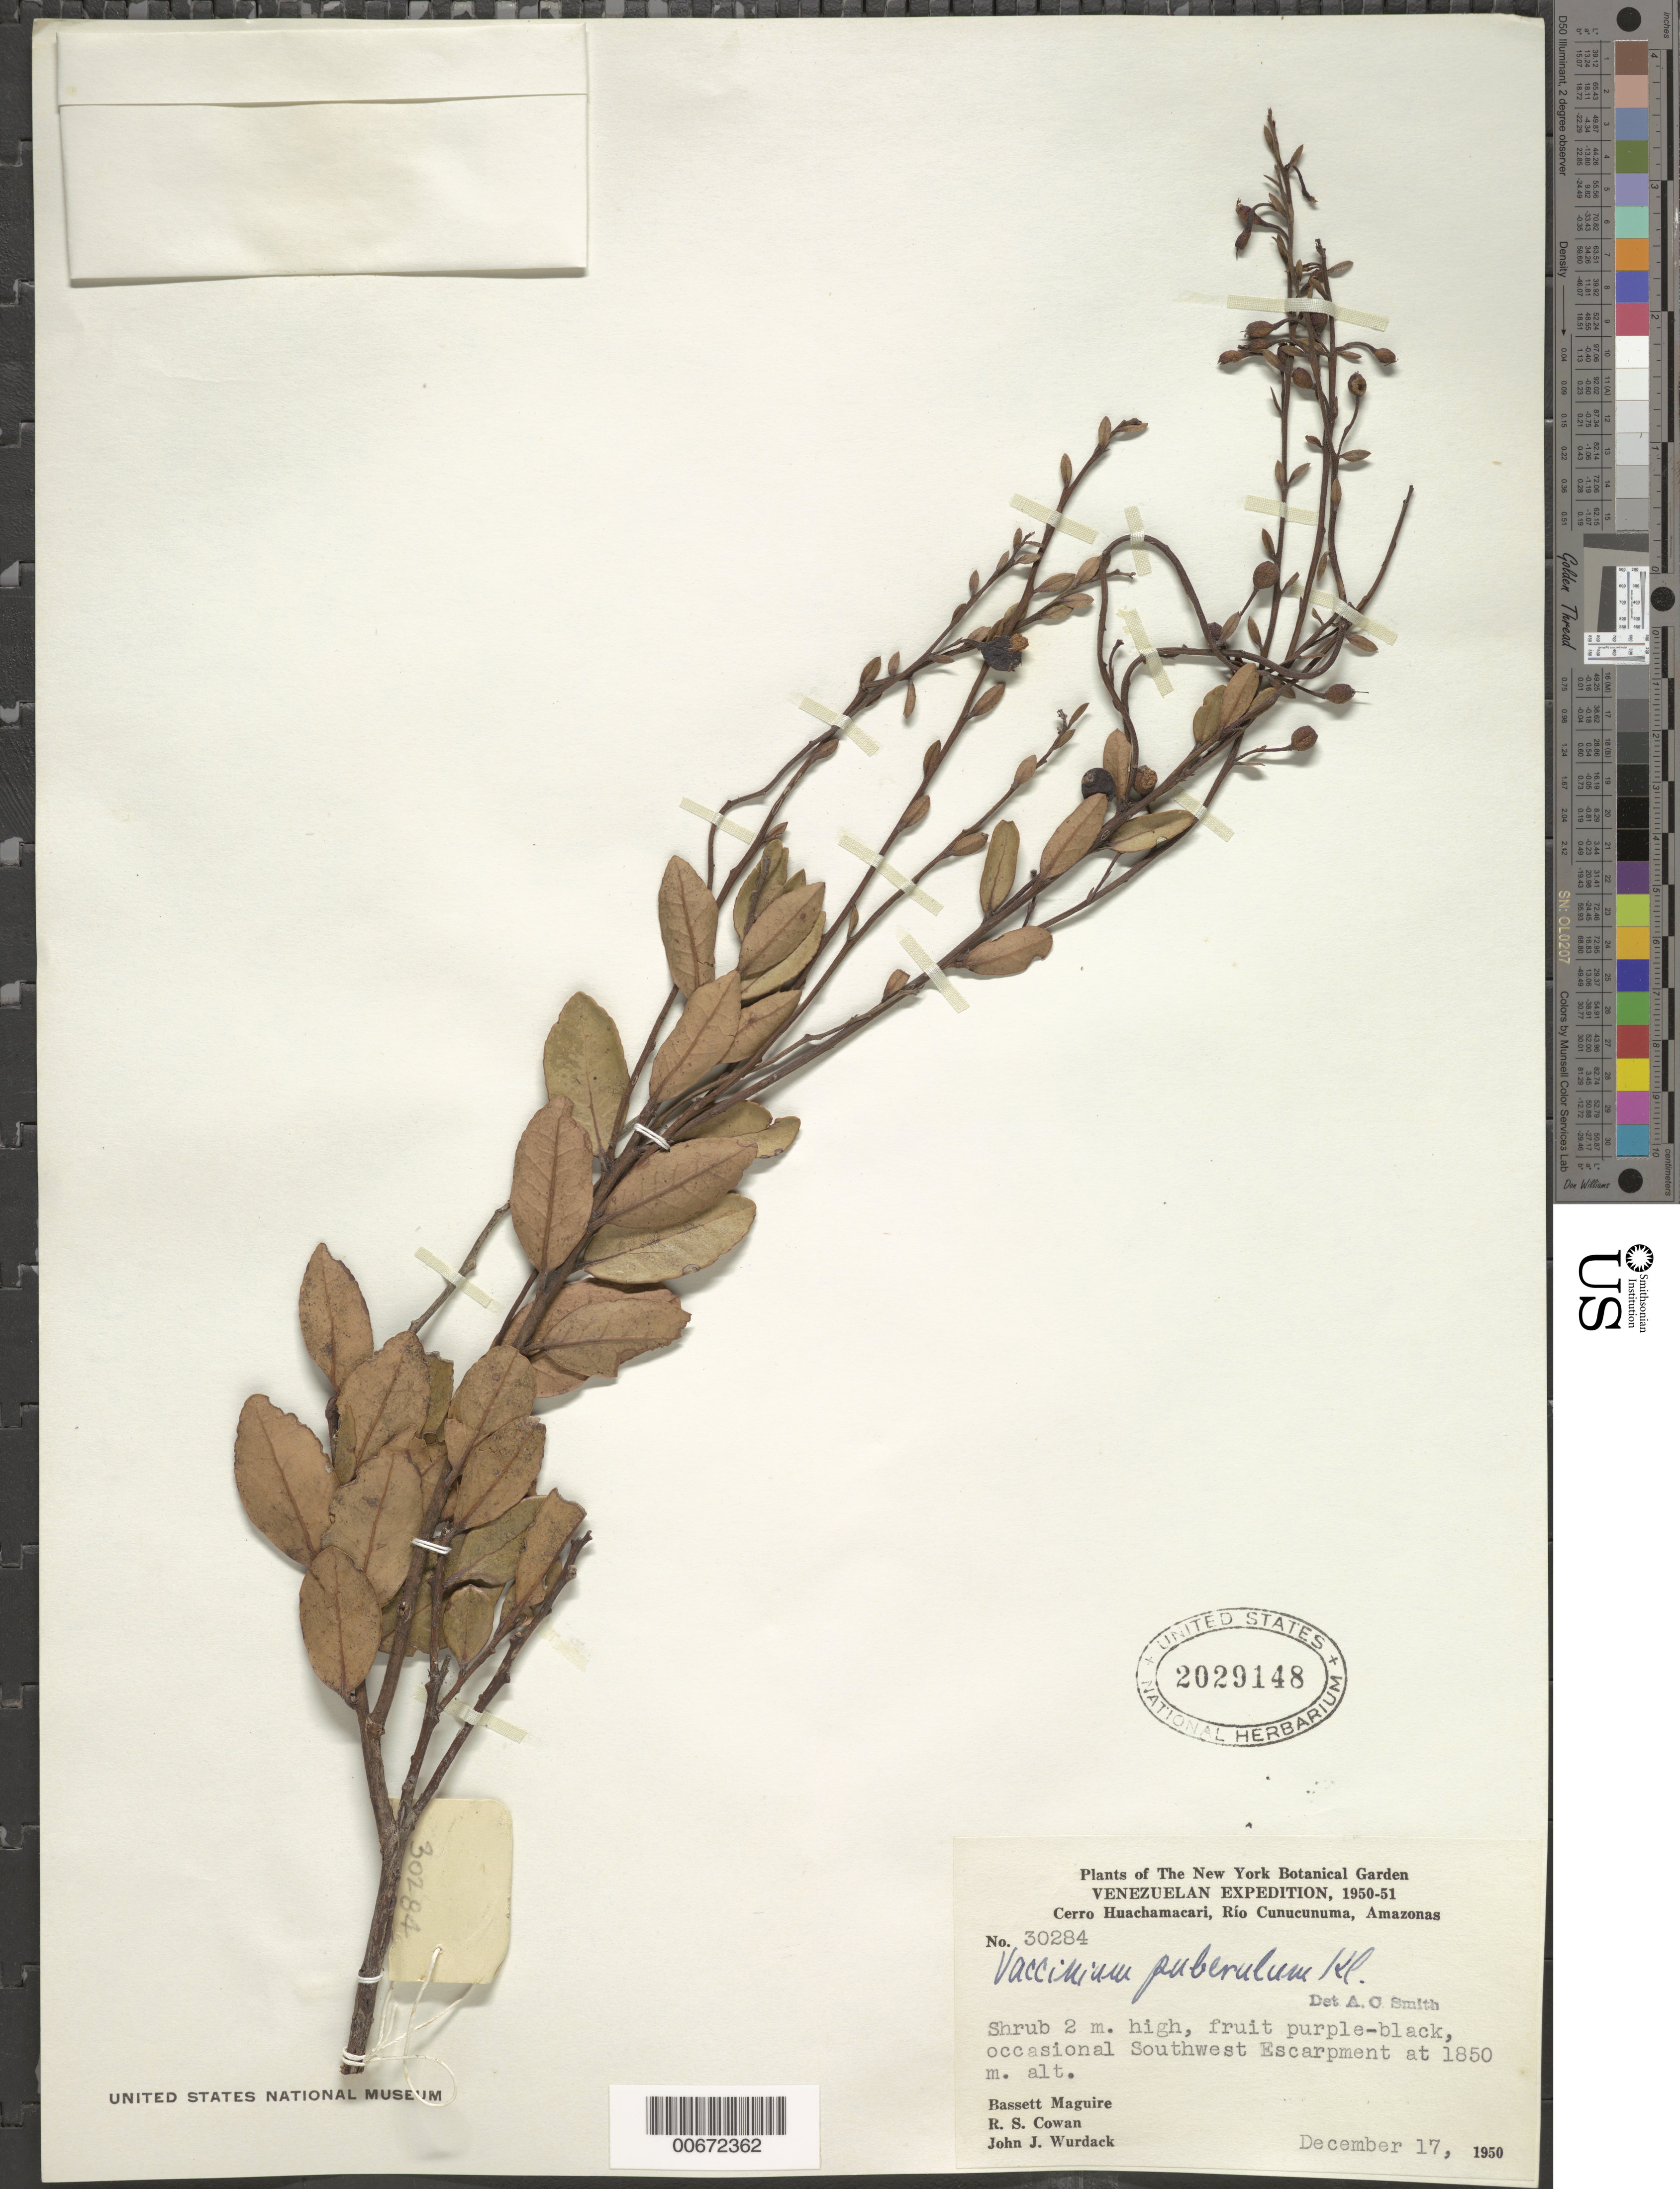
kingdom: Plantae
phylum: Tracheophyta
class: Magnoliopsida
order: Ericales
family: Ericaceae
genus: Vaccinium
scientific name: Vaccinium puberulum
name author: Klotzsch ex Meisn.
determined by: Smith, A. C.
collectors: B. Maguire, R. S. Cowan & J. J. Wurdack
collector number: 30284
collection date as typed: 17-Dec-50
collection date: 1950-12-17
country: Venezuela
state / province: Amazonas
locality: Cerro Huachamacari, Río Cunucunuma, SW escarpment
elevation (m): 1850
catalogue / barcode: US 2029148